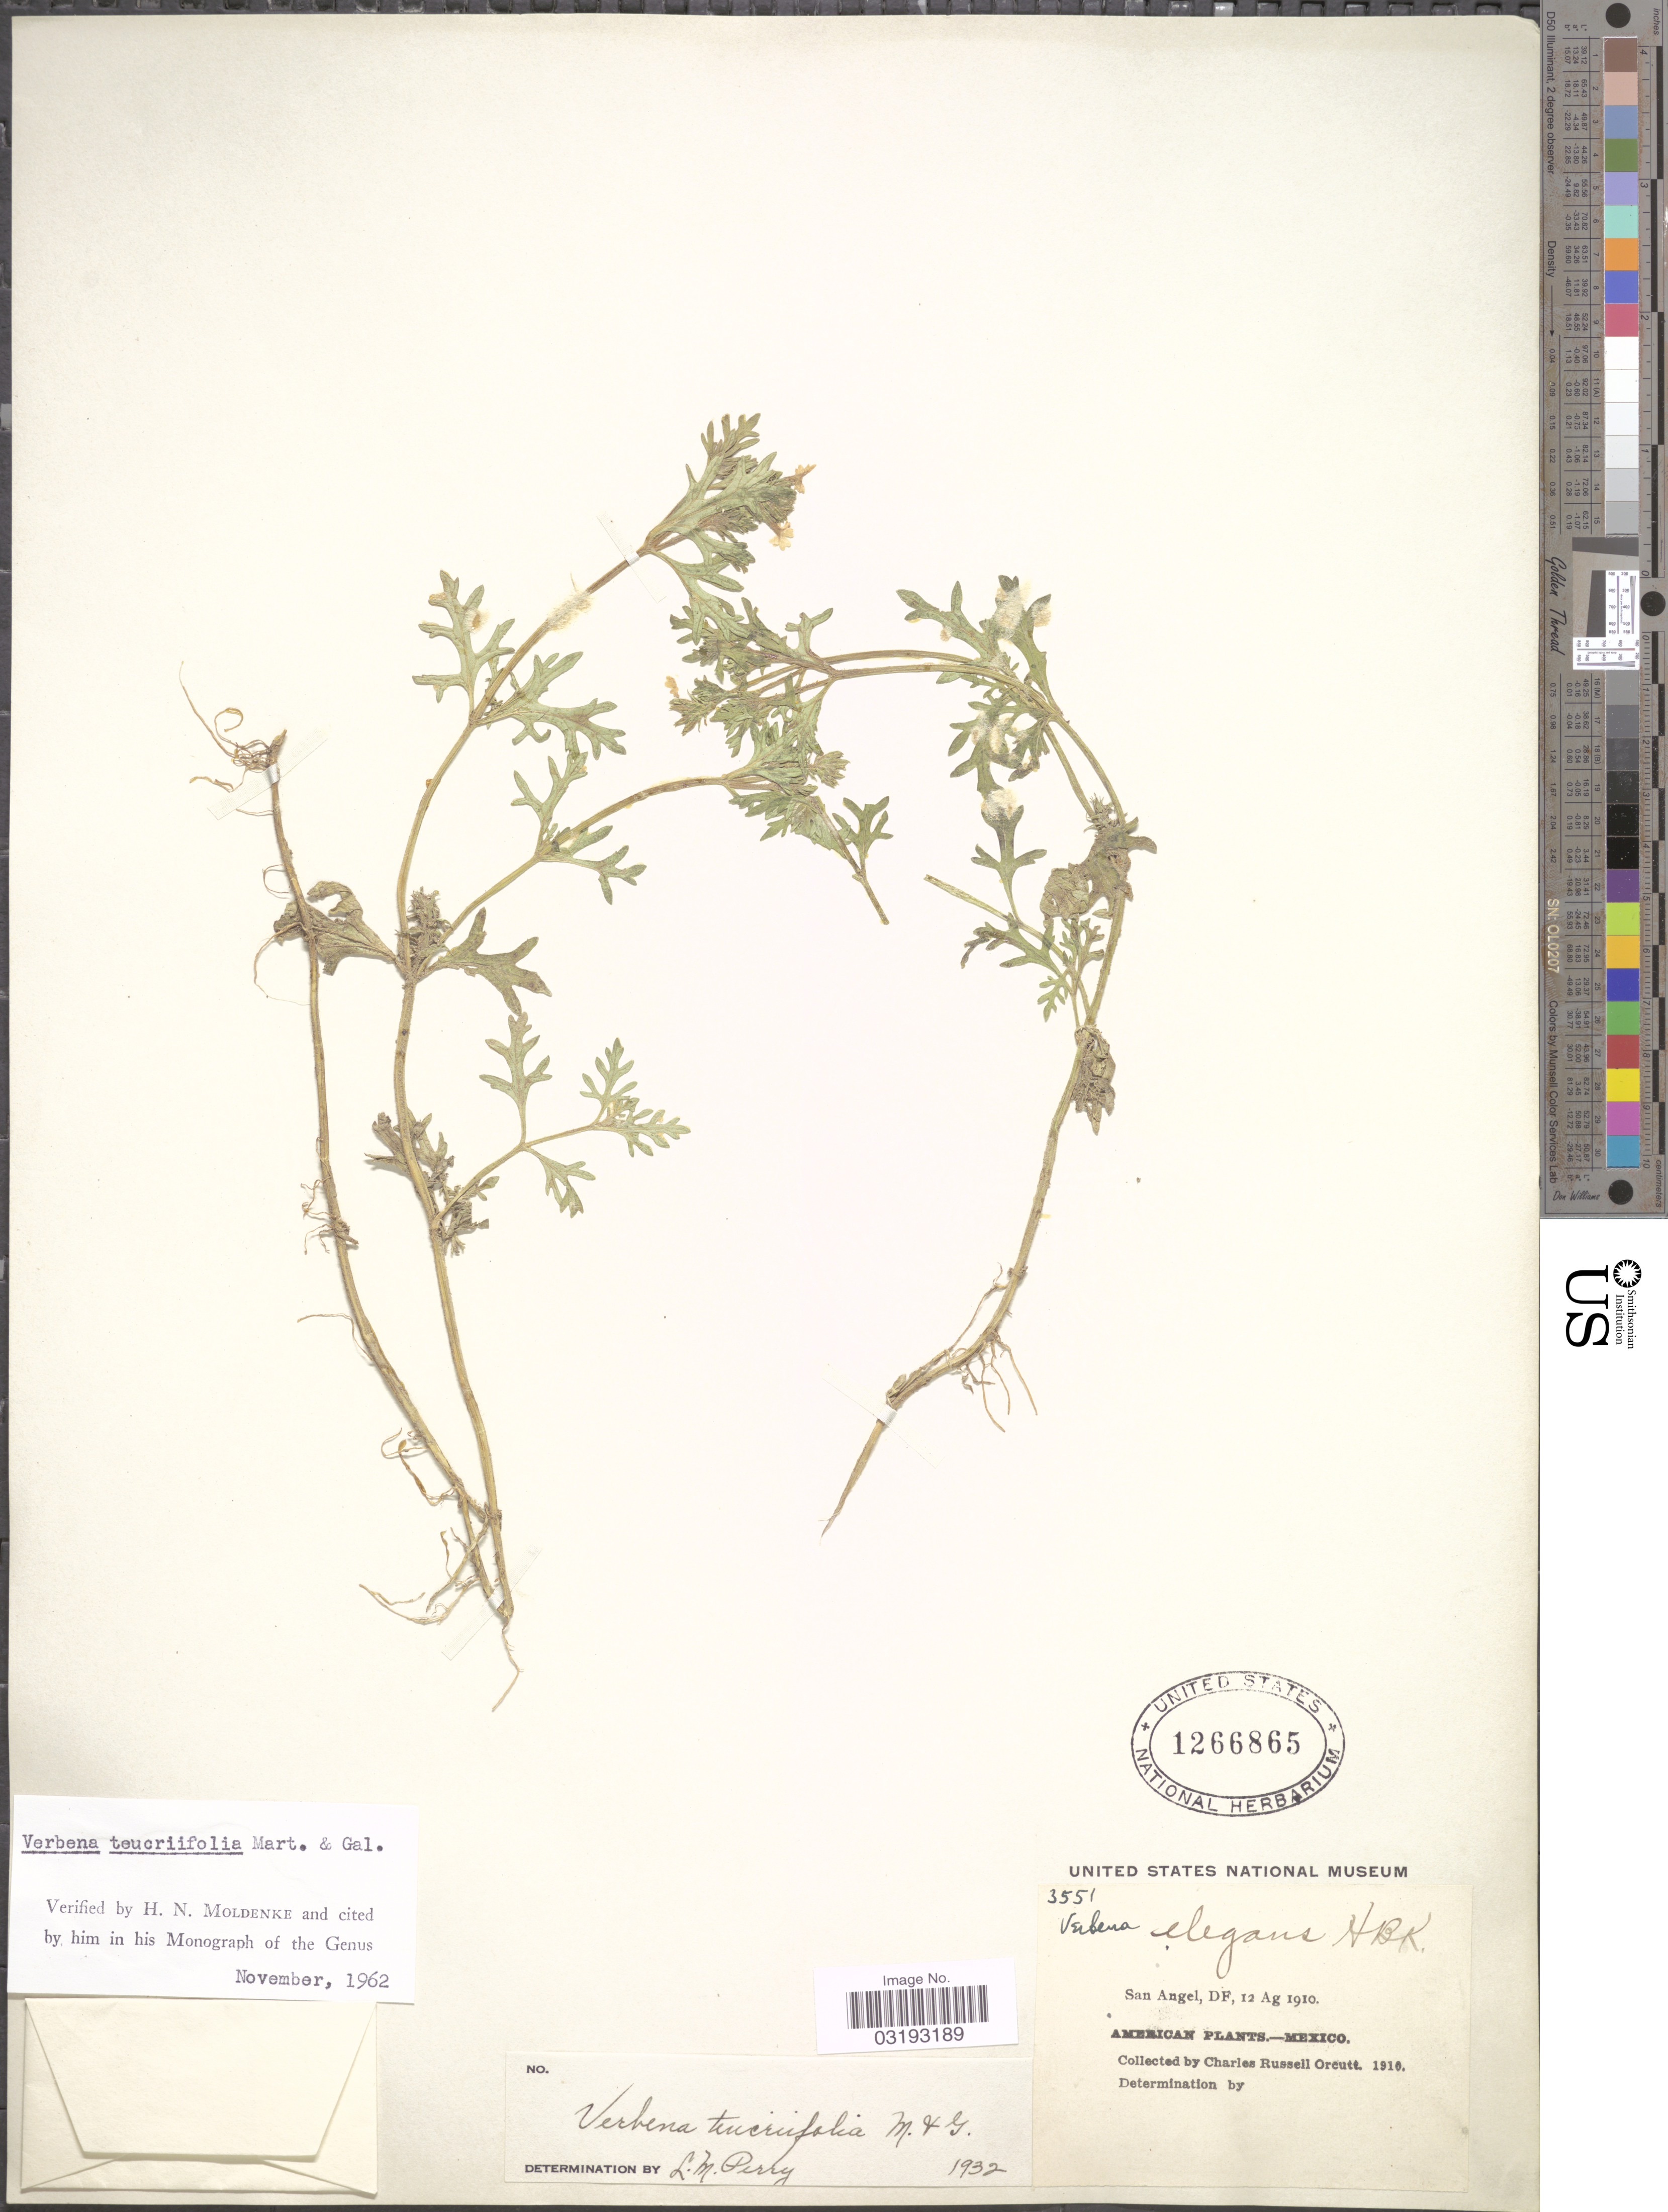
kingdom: Plantae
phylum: Tracheophyta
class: Magnoliopsida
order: Lamiales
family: Verbenaceae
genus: Verbena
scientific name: Verbena teucriifolia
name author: M. Martens & Galeotti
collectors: C. R. Orcutt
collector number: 3551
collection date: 1910-08-12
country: Mexico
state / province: Distrito Federal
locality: San Angel, DF.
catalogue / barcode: US 1266865